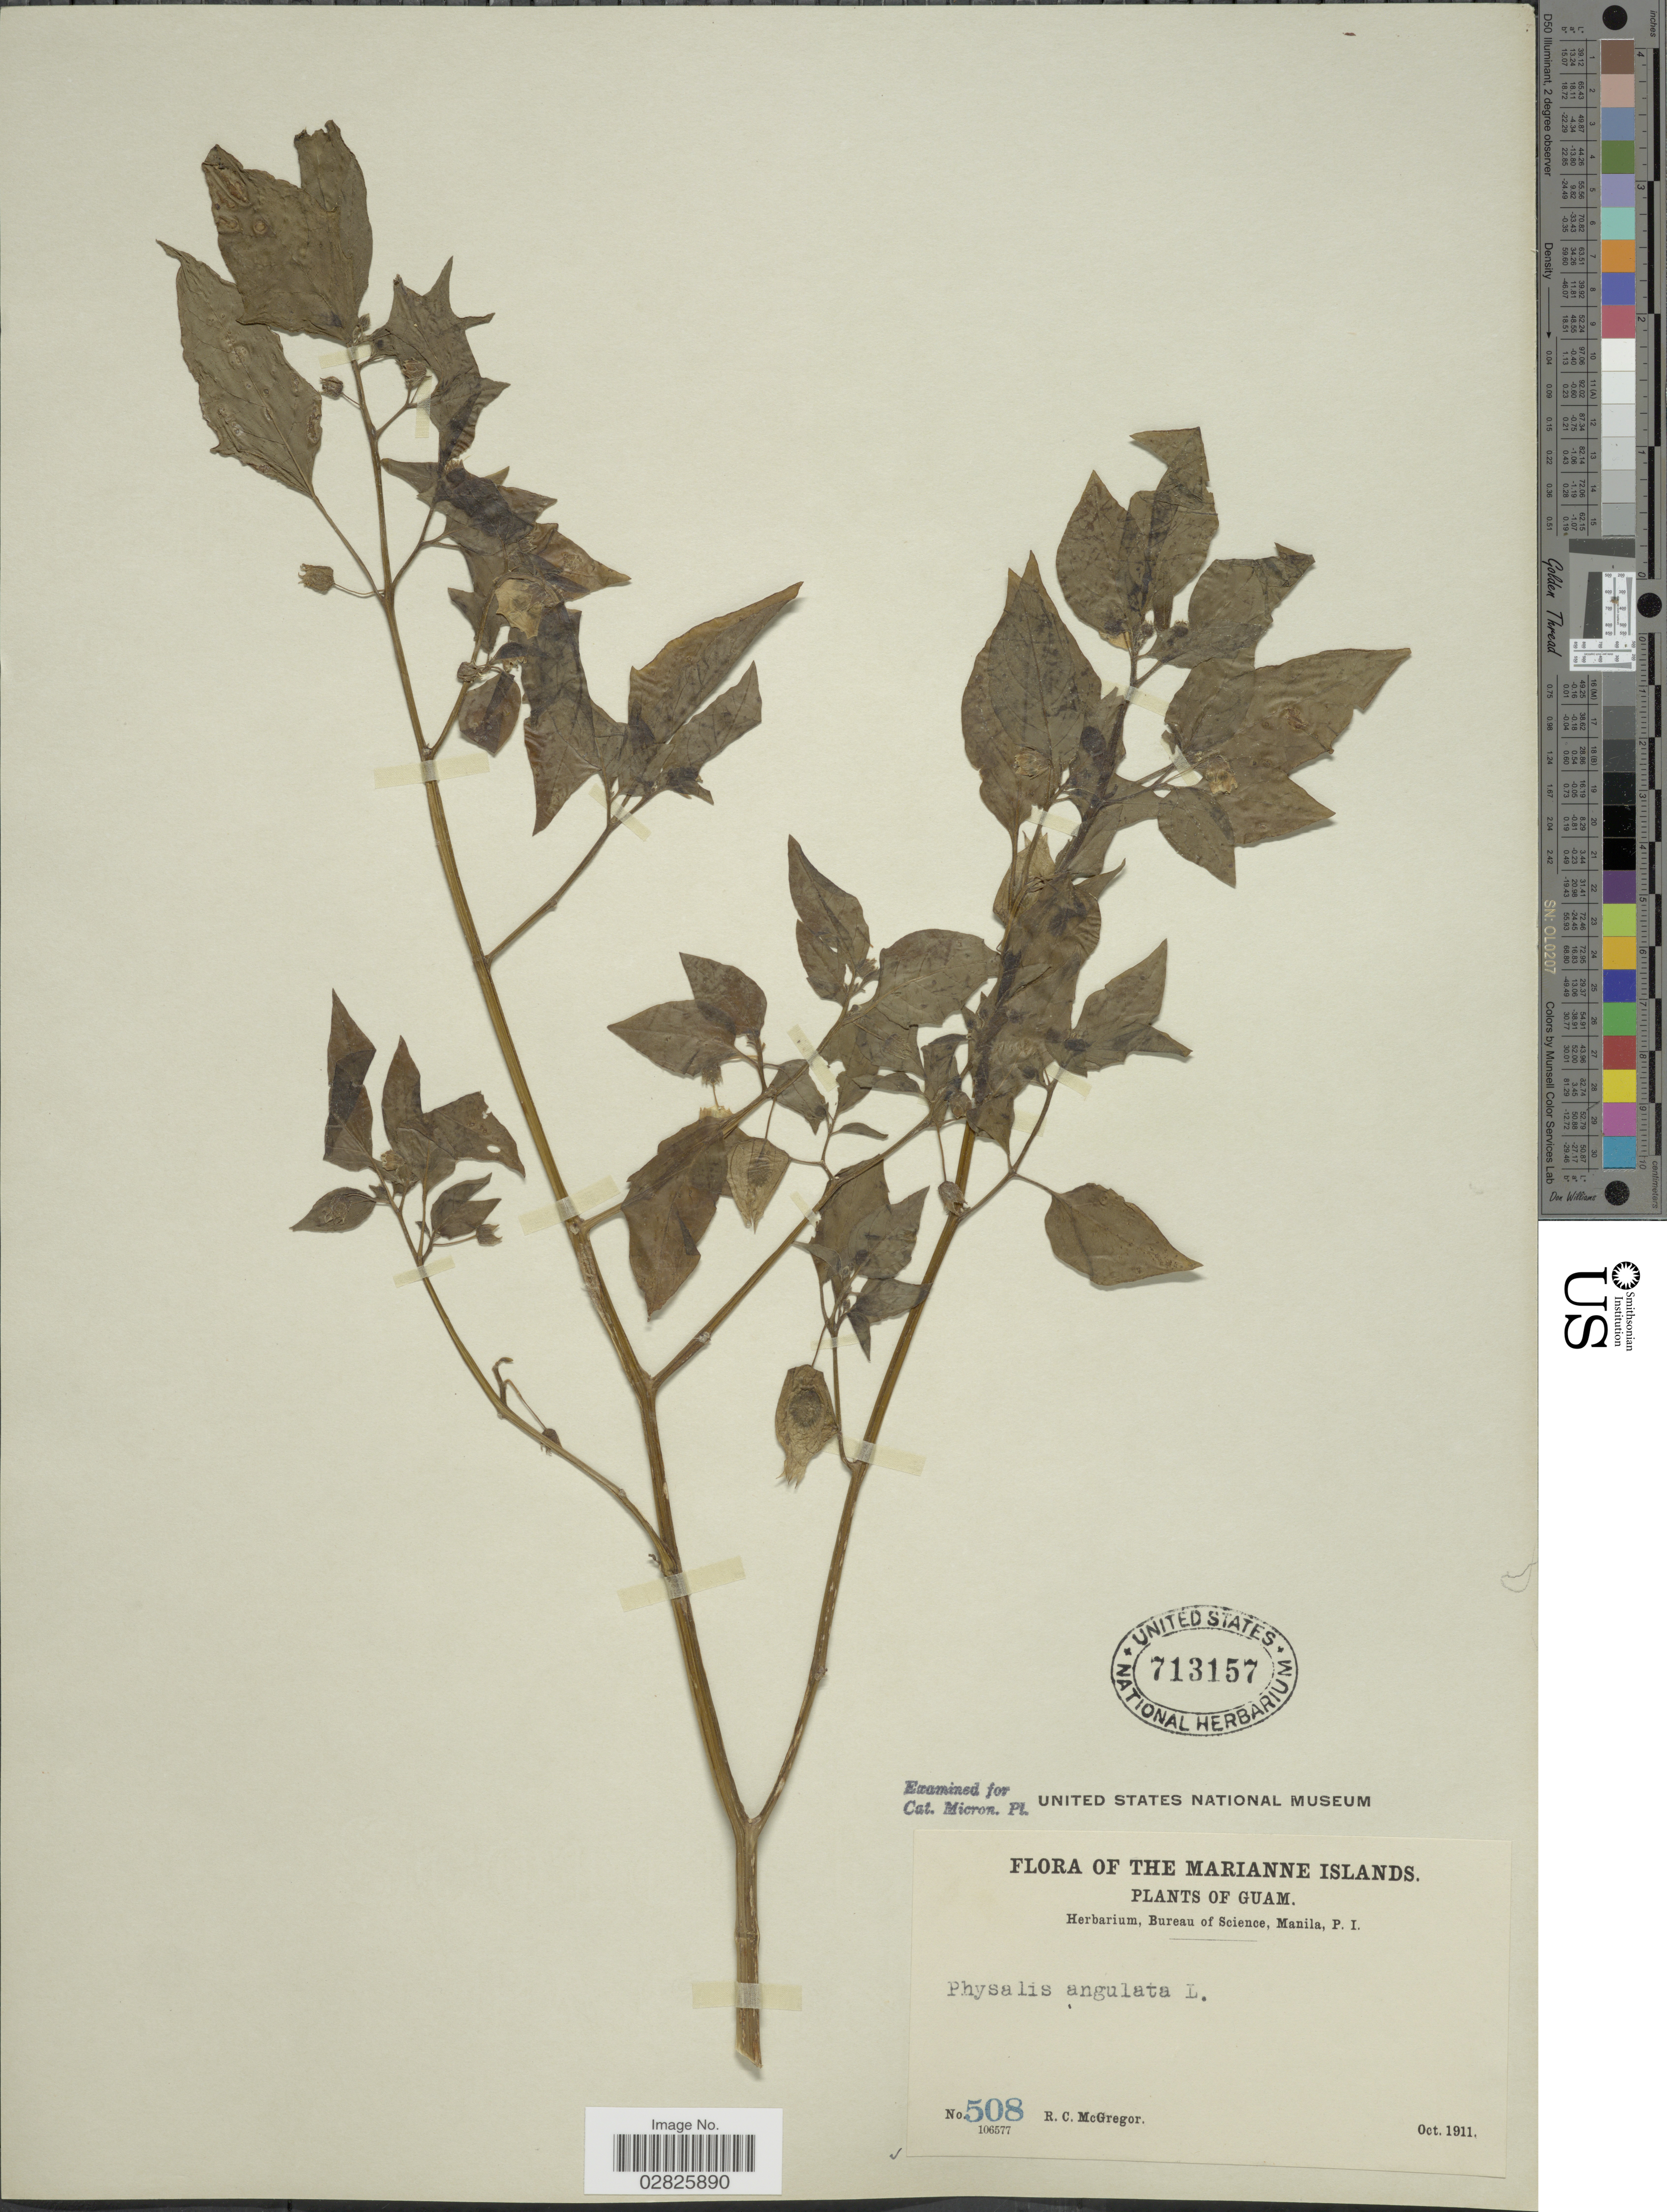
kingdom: Plantae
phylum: Tracheophyta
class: Magnoliopsida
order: Solanales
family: Solanaceae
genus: Physalis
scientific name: Physalis angulata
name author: L.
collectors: R. C. McGregor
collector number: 508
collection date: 1911-10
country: Guam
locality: Marianne Islands.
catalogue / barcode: US 713157